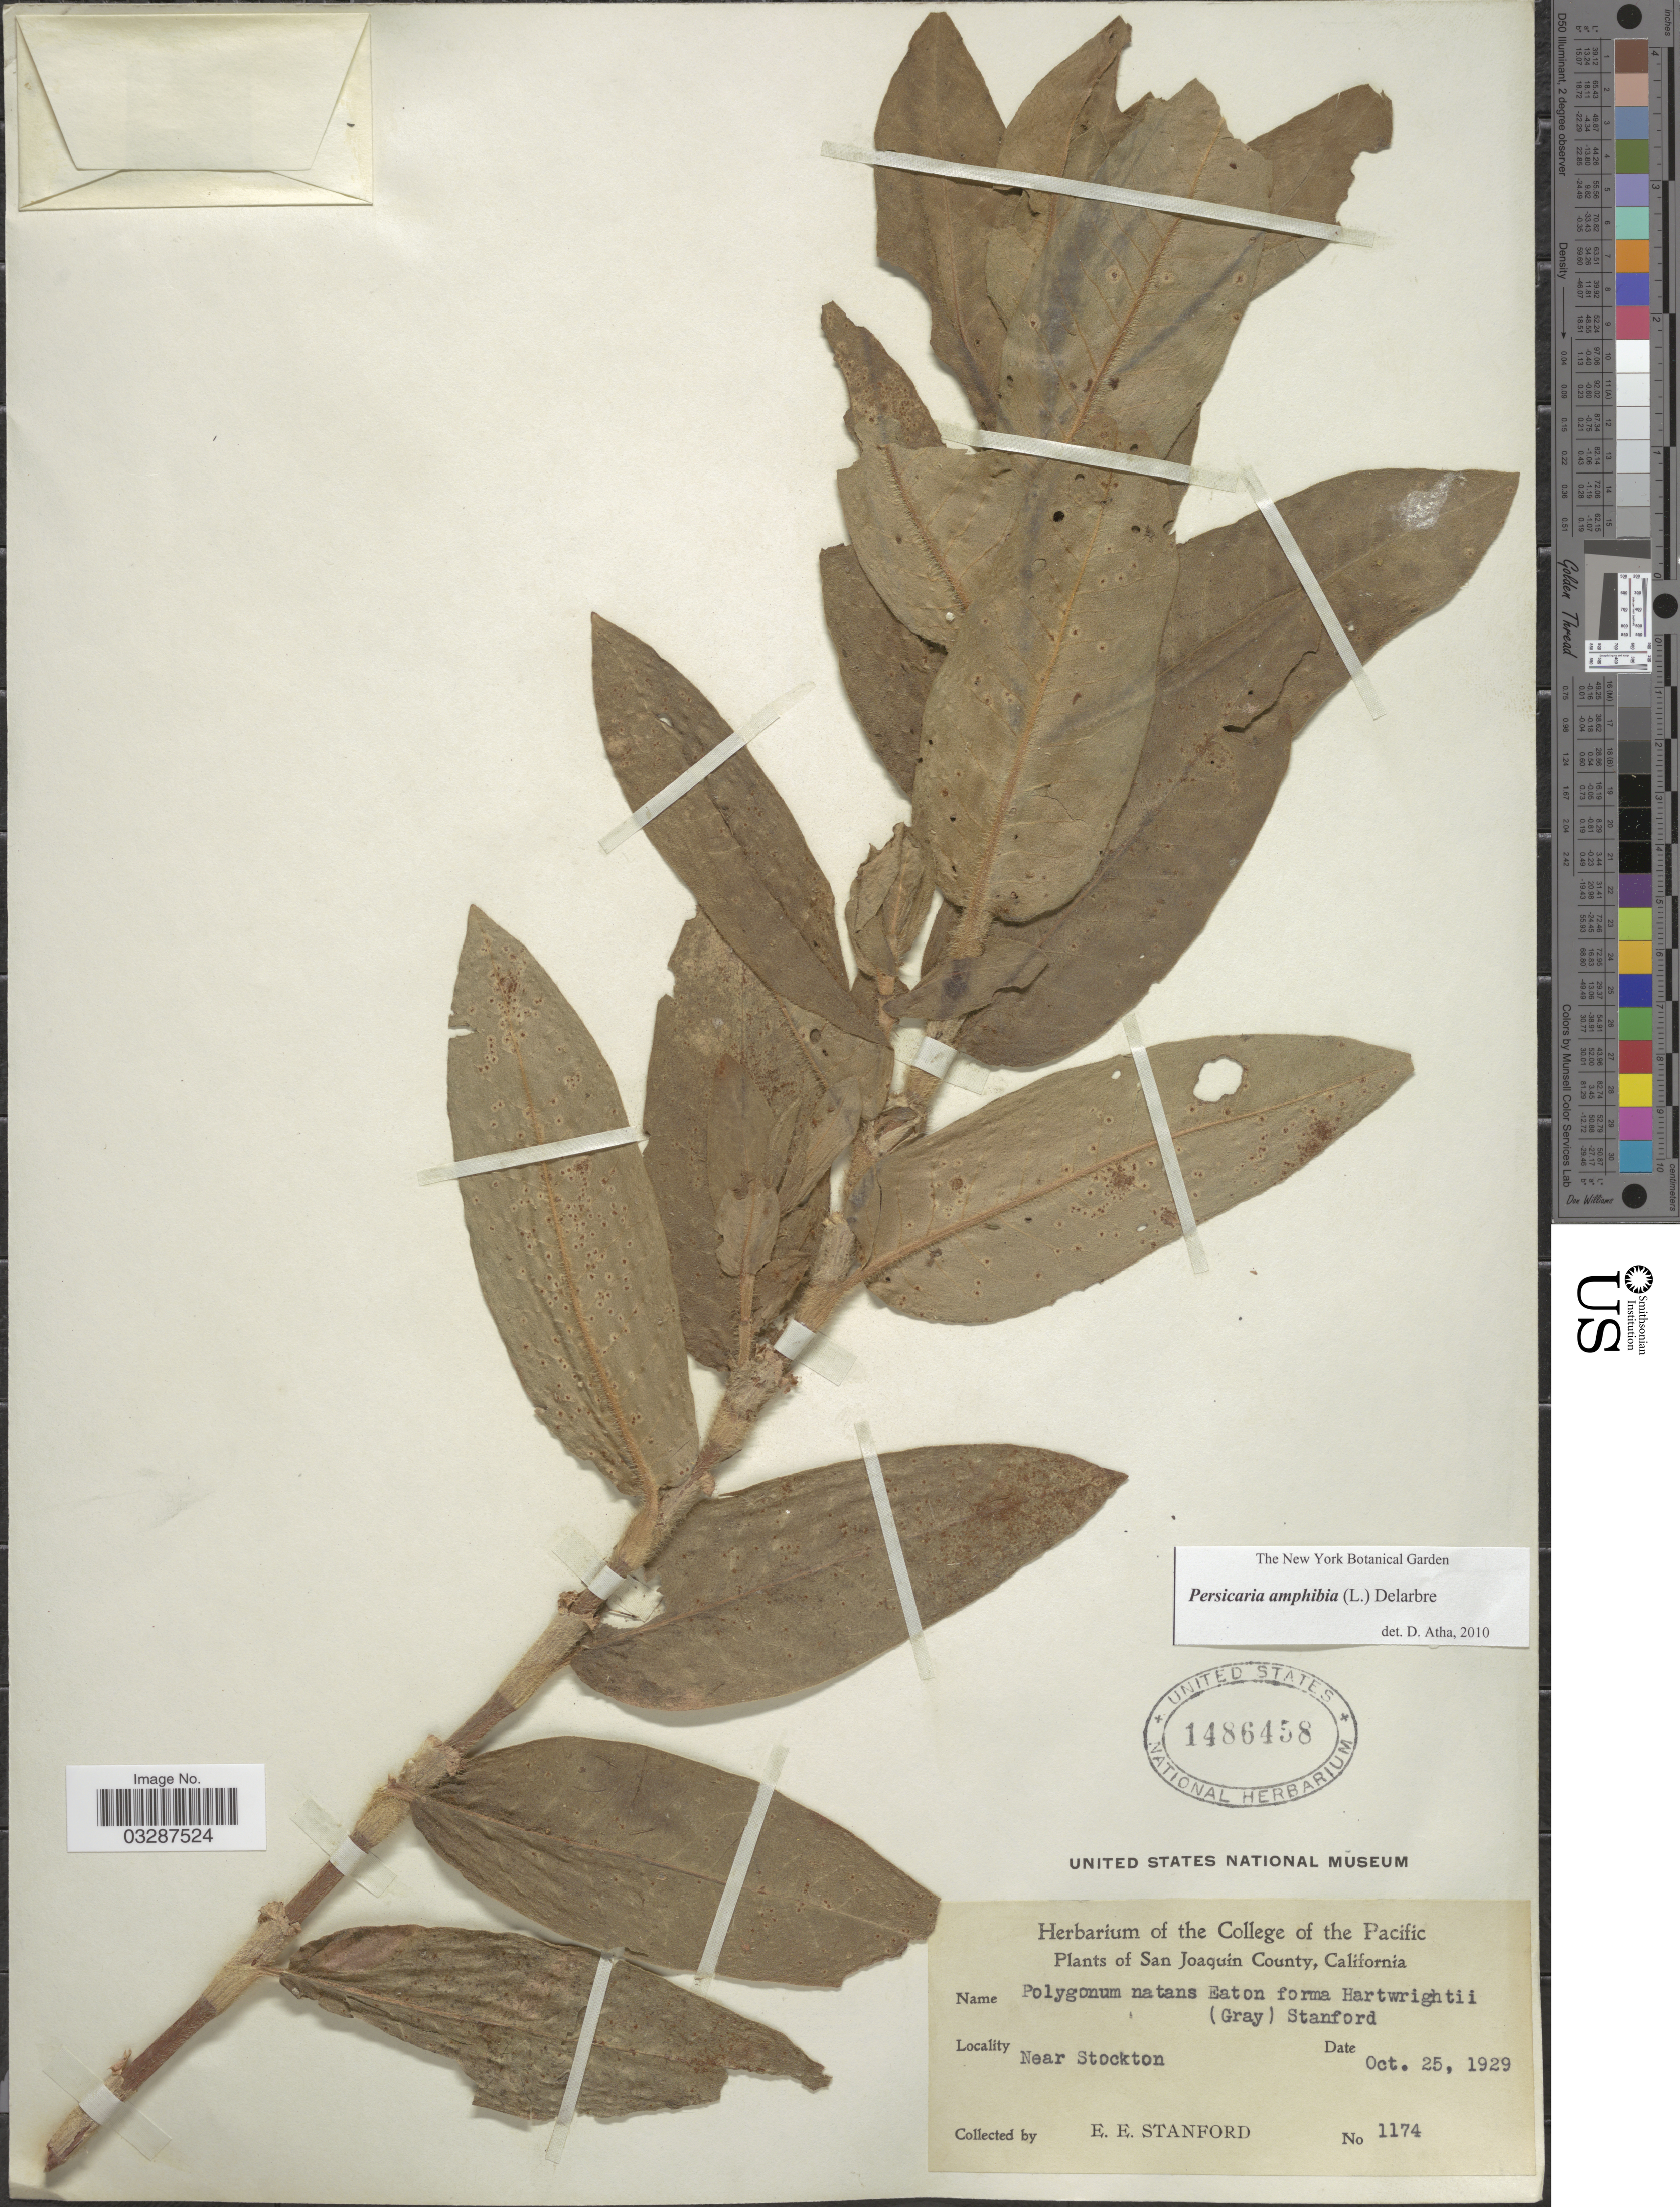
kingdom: Plantae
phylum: Tracheophyta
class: Magnoliopsida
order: Caryophyllales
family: Polygonaceae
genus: Persicaria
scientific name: Persicaria amphibia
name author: (L.) Delarbre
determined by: Atha, D. E.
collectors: E. Stanford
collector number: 1174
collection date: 1929-10-25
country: United States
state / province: California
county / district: San Joaquin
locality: San Joaquin County. Near Stockton.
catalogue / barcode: US 1486458